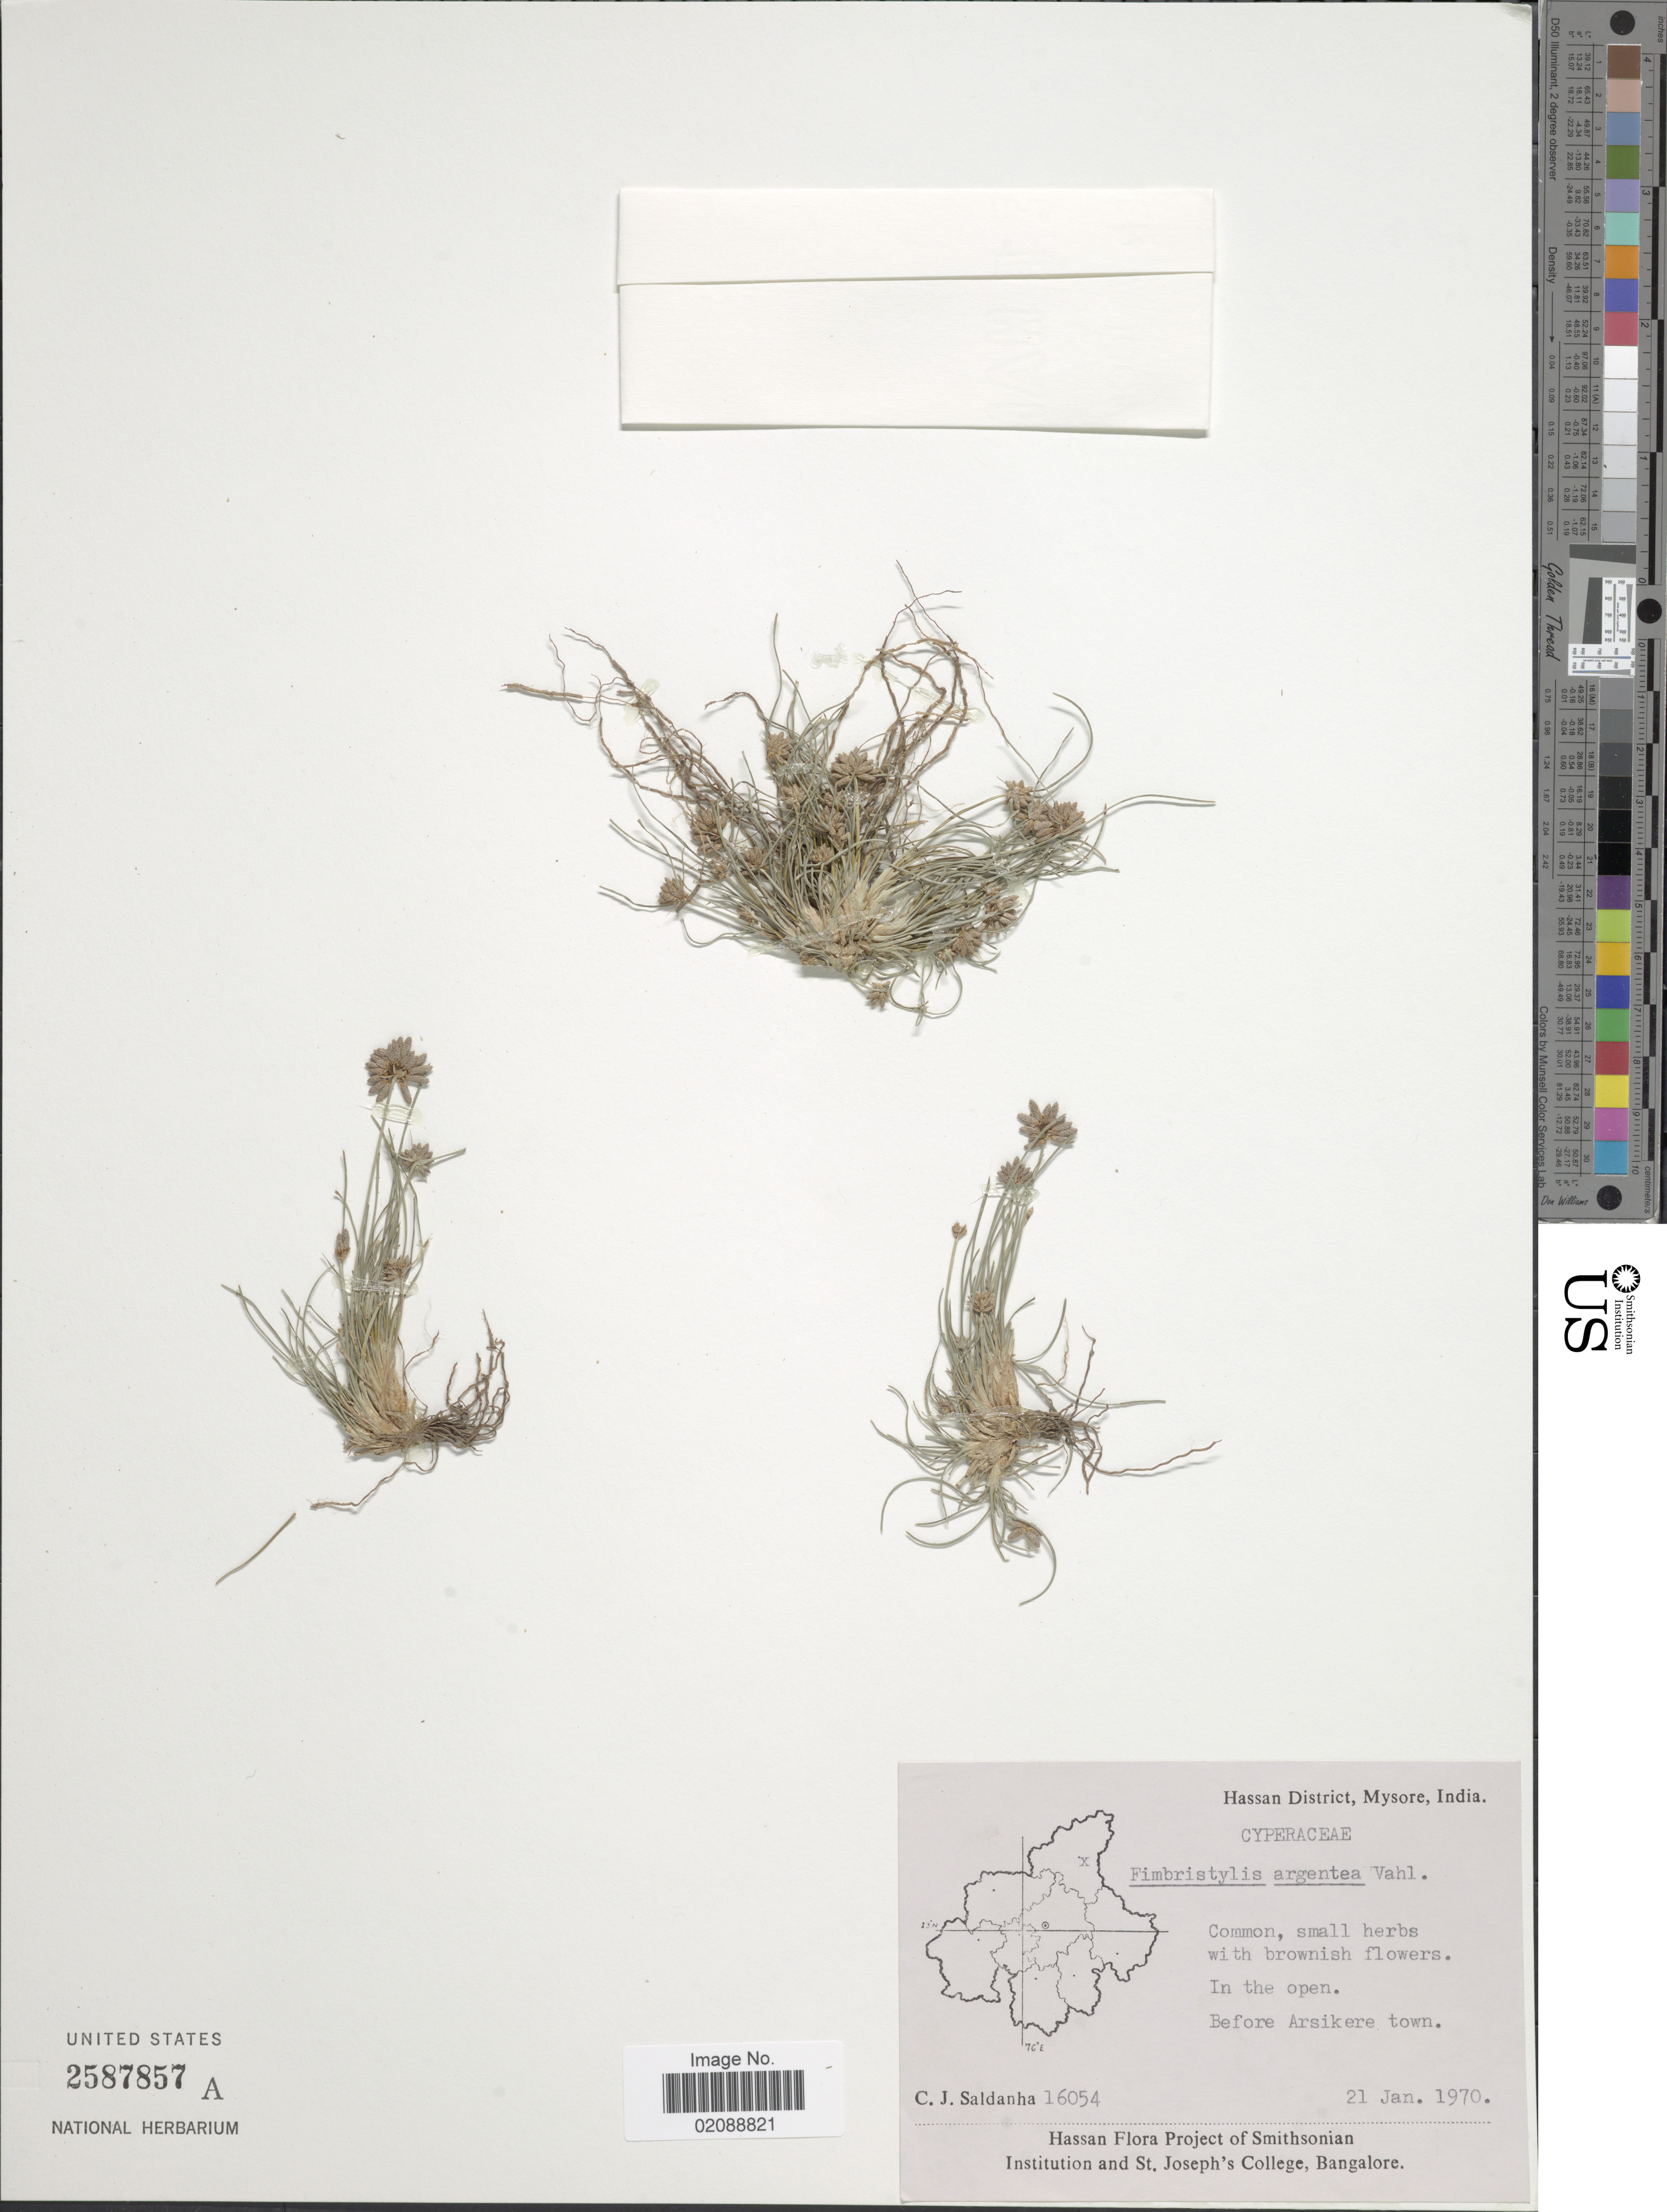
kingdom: Plantae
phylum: Tracheophyta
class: Liliopsida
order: Poales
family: Cyperaceae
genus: Fimbristylis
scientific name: Fimbristylis argentea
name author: (Rottb.) Vahl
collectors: C. J. Saldanha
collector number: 16054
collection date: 1970-01-21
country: India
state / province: Karnataka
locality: Hassan District, Mysore, in the open, before Arsikere town.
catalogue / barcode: US 2587857A